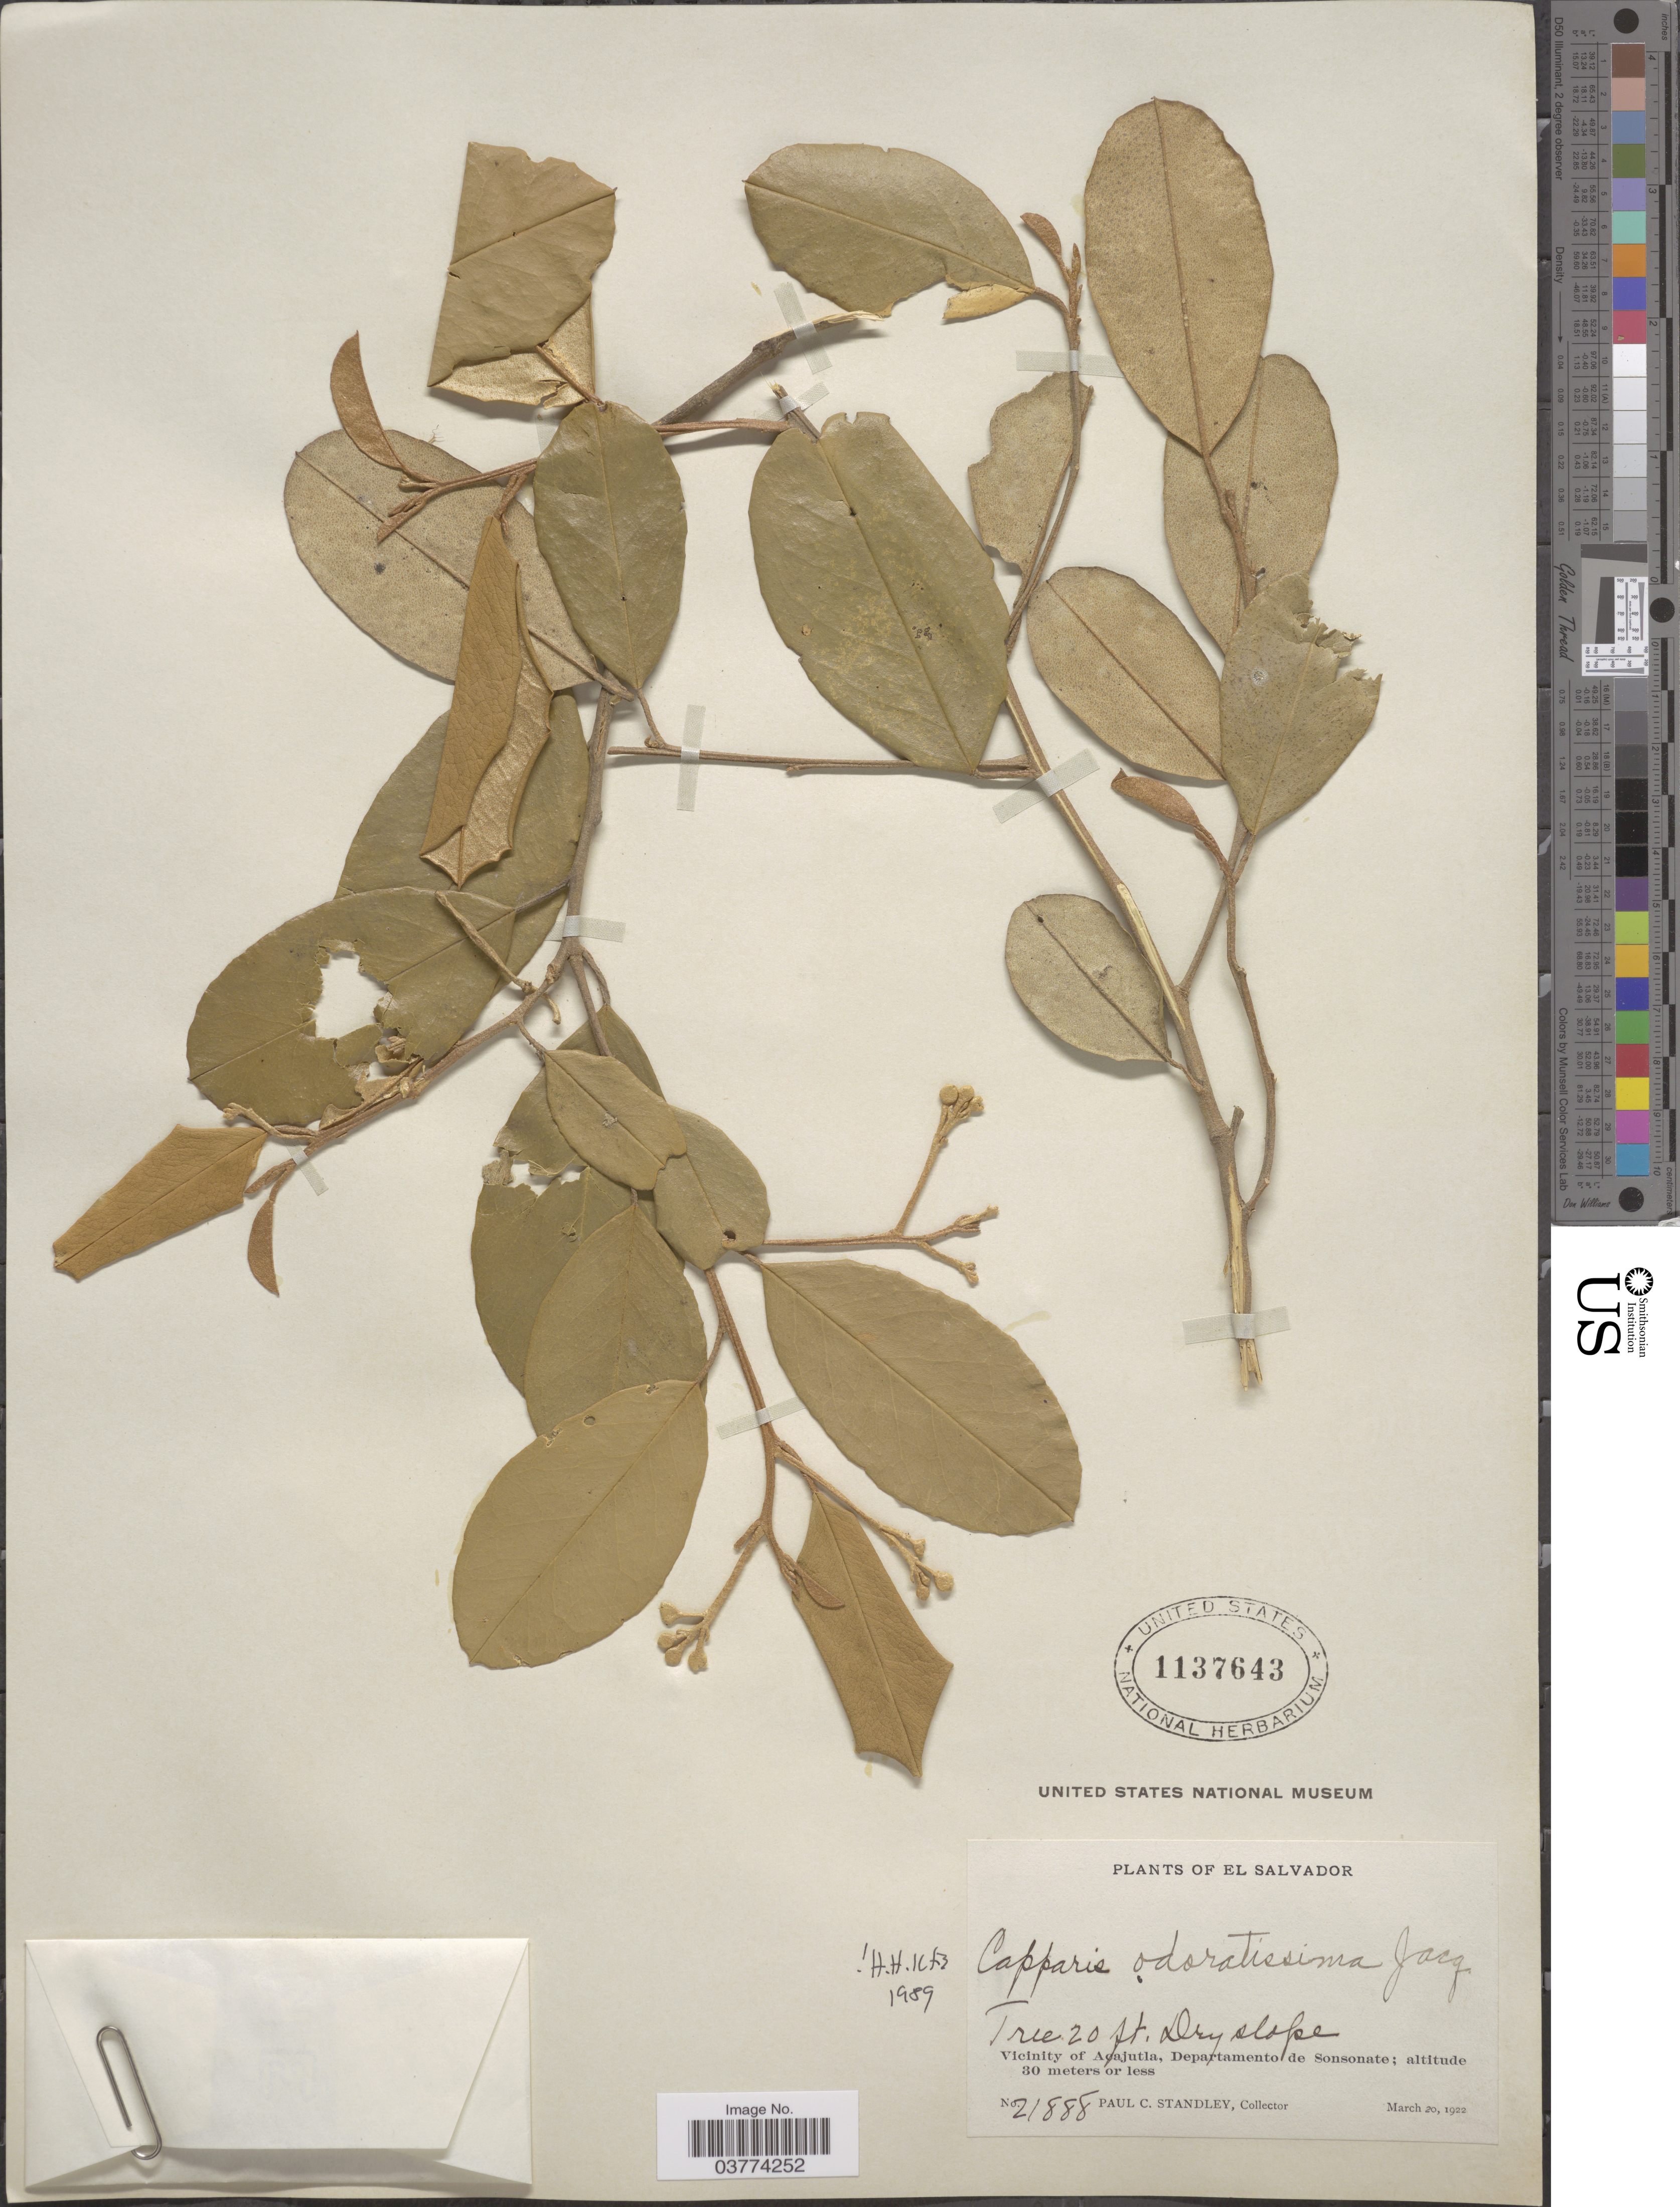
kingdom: Plantae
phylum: Tracheophyta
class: Magnoliopsida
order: Brassicales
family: Capparaceae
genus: Quadrella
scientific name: Quadrella odoratissima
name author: (Jacq.) Hutch.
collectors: P. C. Standley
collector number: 21888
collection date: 1922-03-20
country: El Salvador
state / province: Sonsonate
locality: Vicinity of Acajutla, Departamento de Sonsonate.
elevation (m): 30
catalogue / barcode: US 1137643